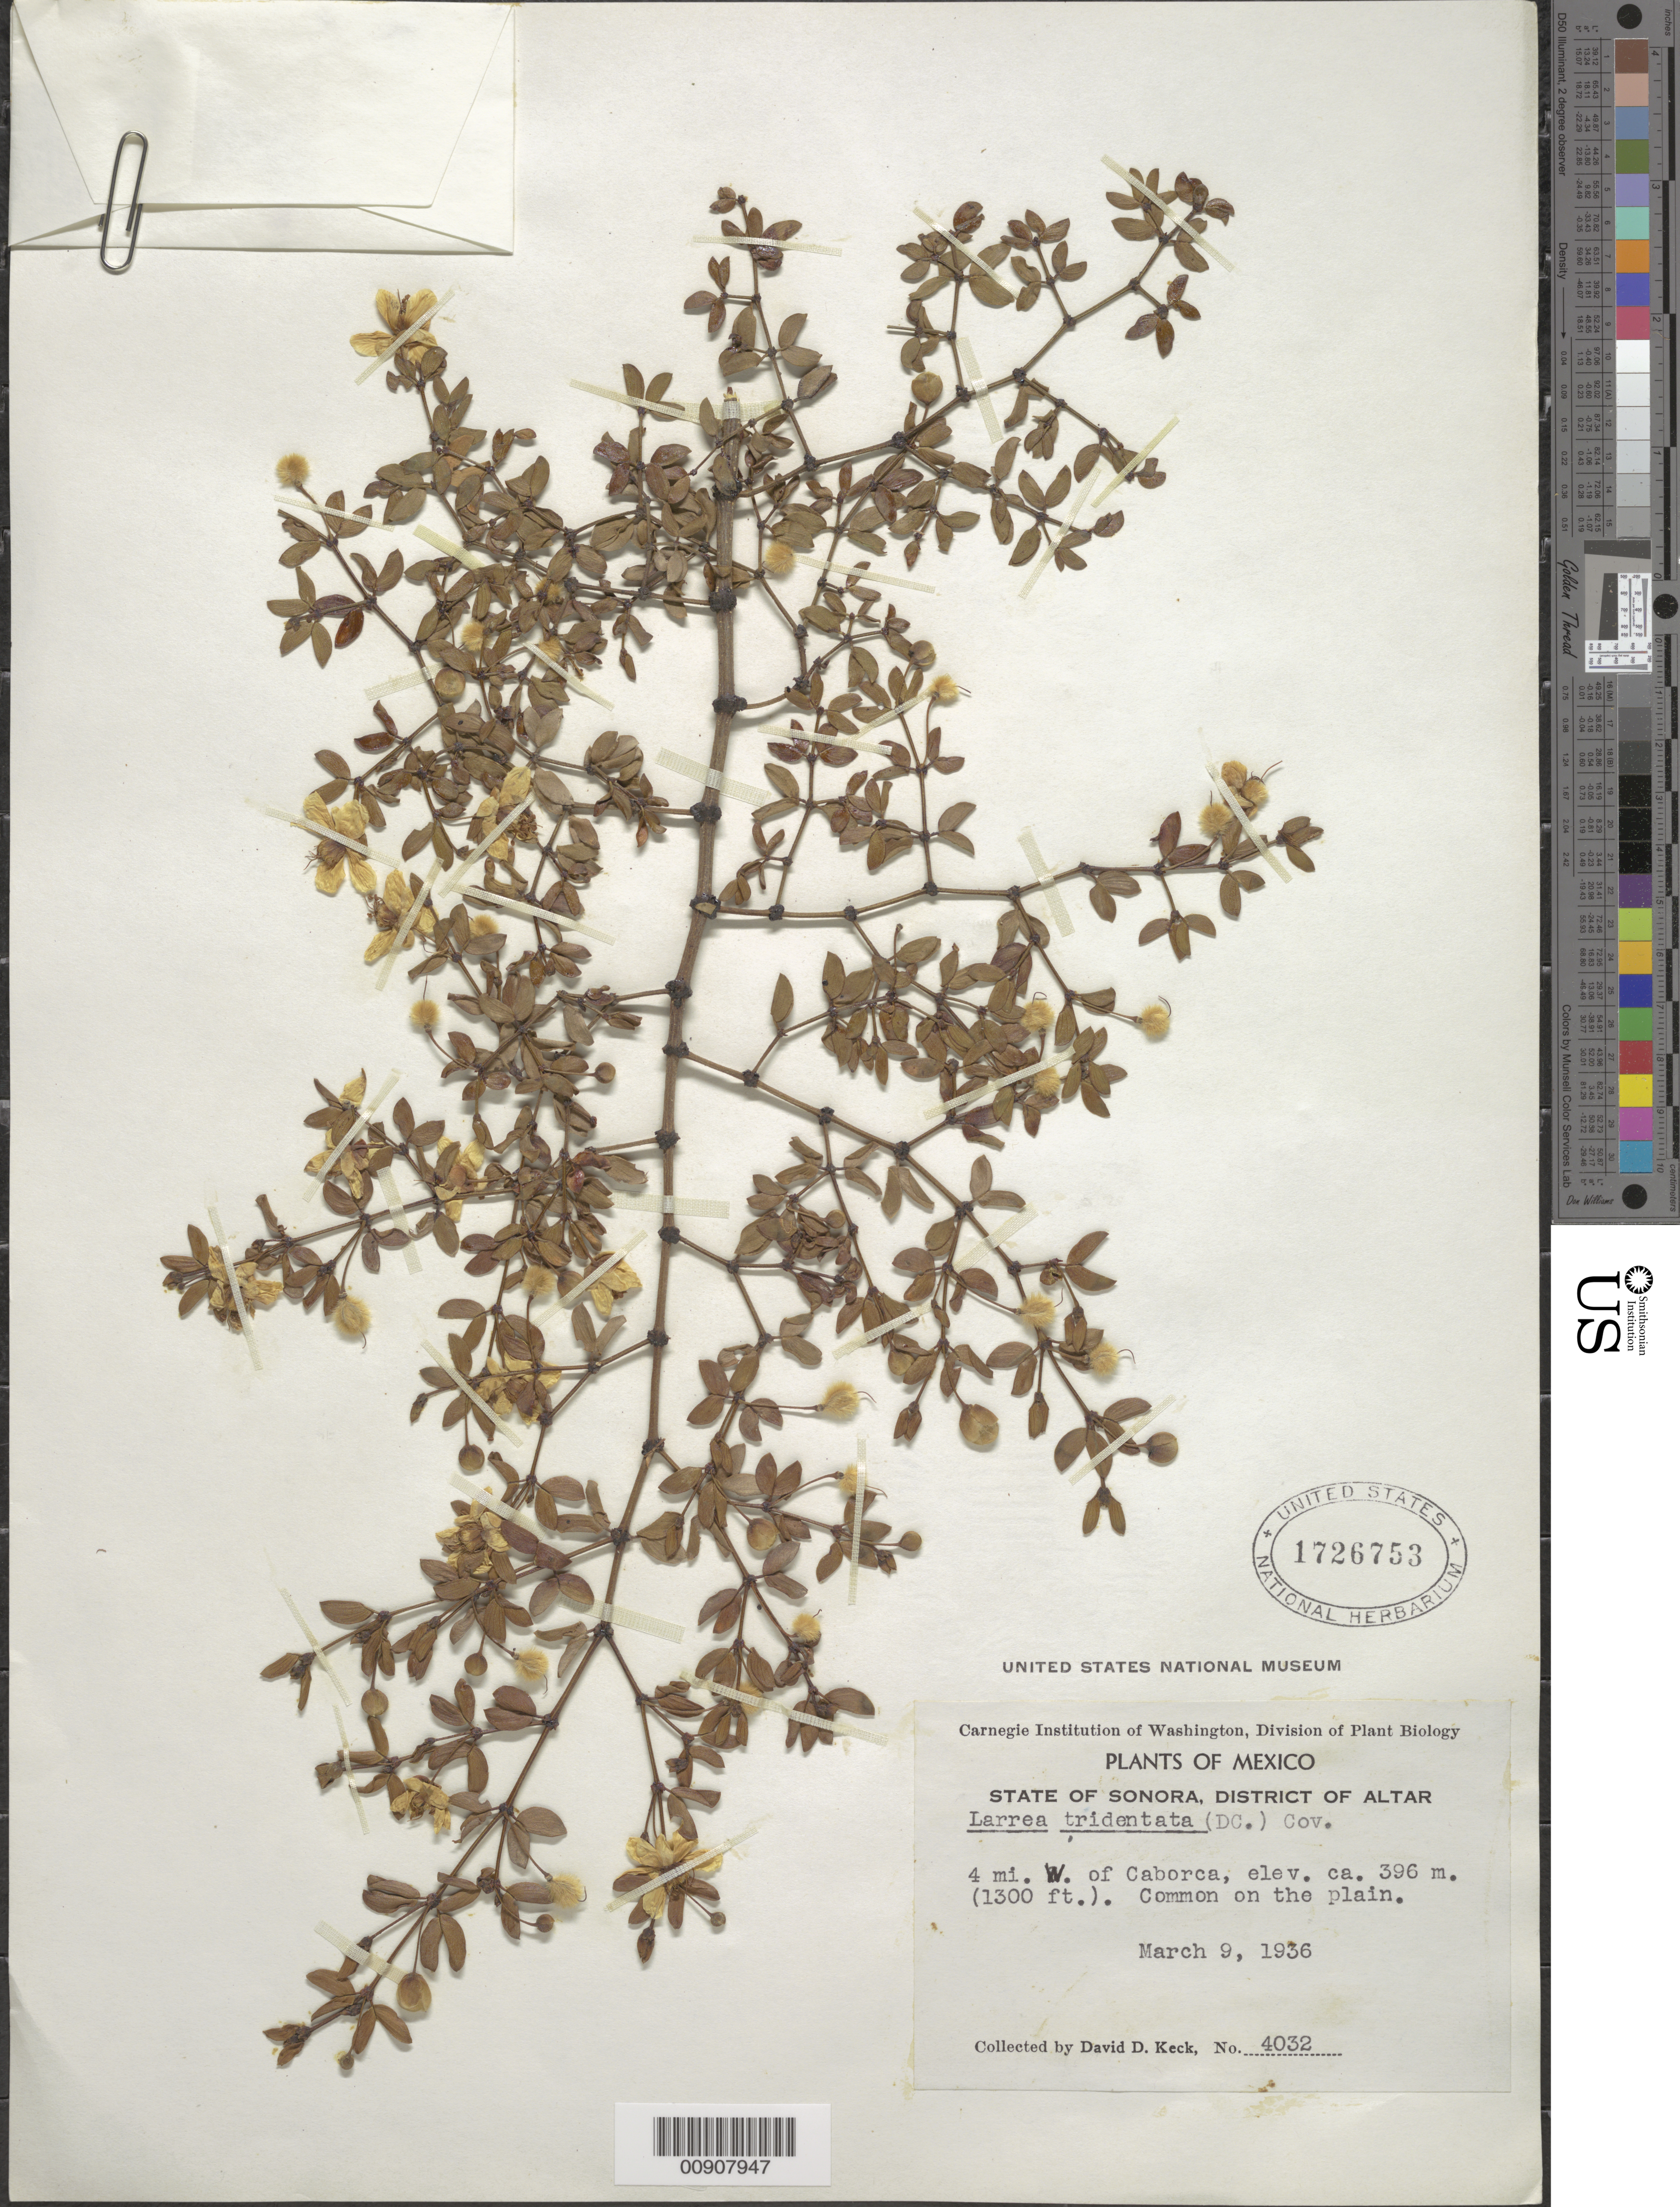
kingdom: Plantae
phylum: Tracheophyta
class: Magnoliopsida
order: Zygophyllales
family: Zygophyllaceae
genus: Larrea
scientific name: Larrea tridentata var. tridentata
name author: (Sessé & Moc. ex DC.) Coville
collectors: D. D. Keck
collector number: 4032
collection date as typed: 09 Mar 1936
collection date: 1936-03-09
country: Mexico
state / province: Sonora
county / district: Altar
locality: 4 mi. W of Caborca, State of Sonora, District of Altar.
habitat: Common on the plain.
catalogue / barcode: US 1726753